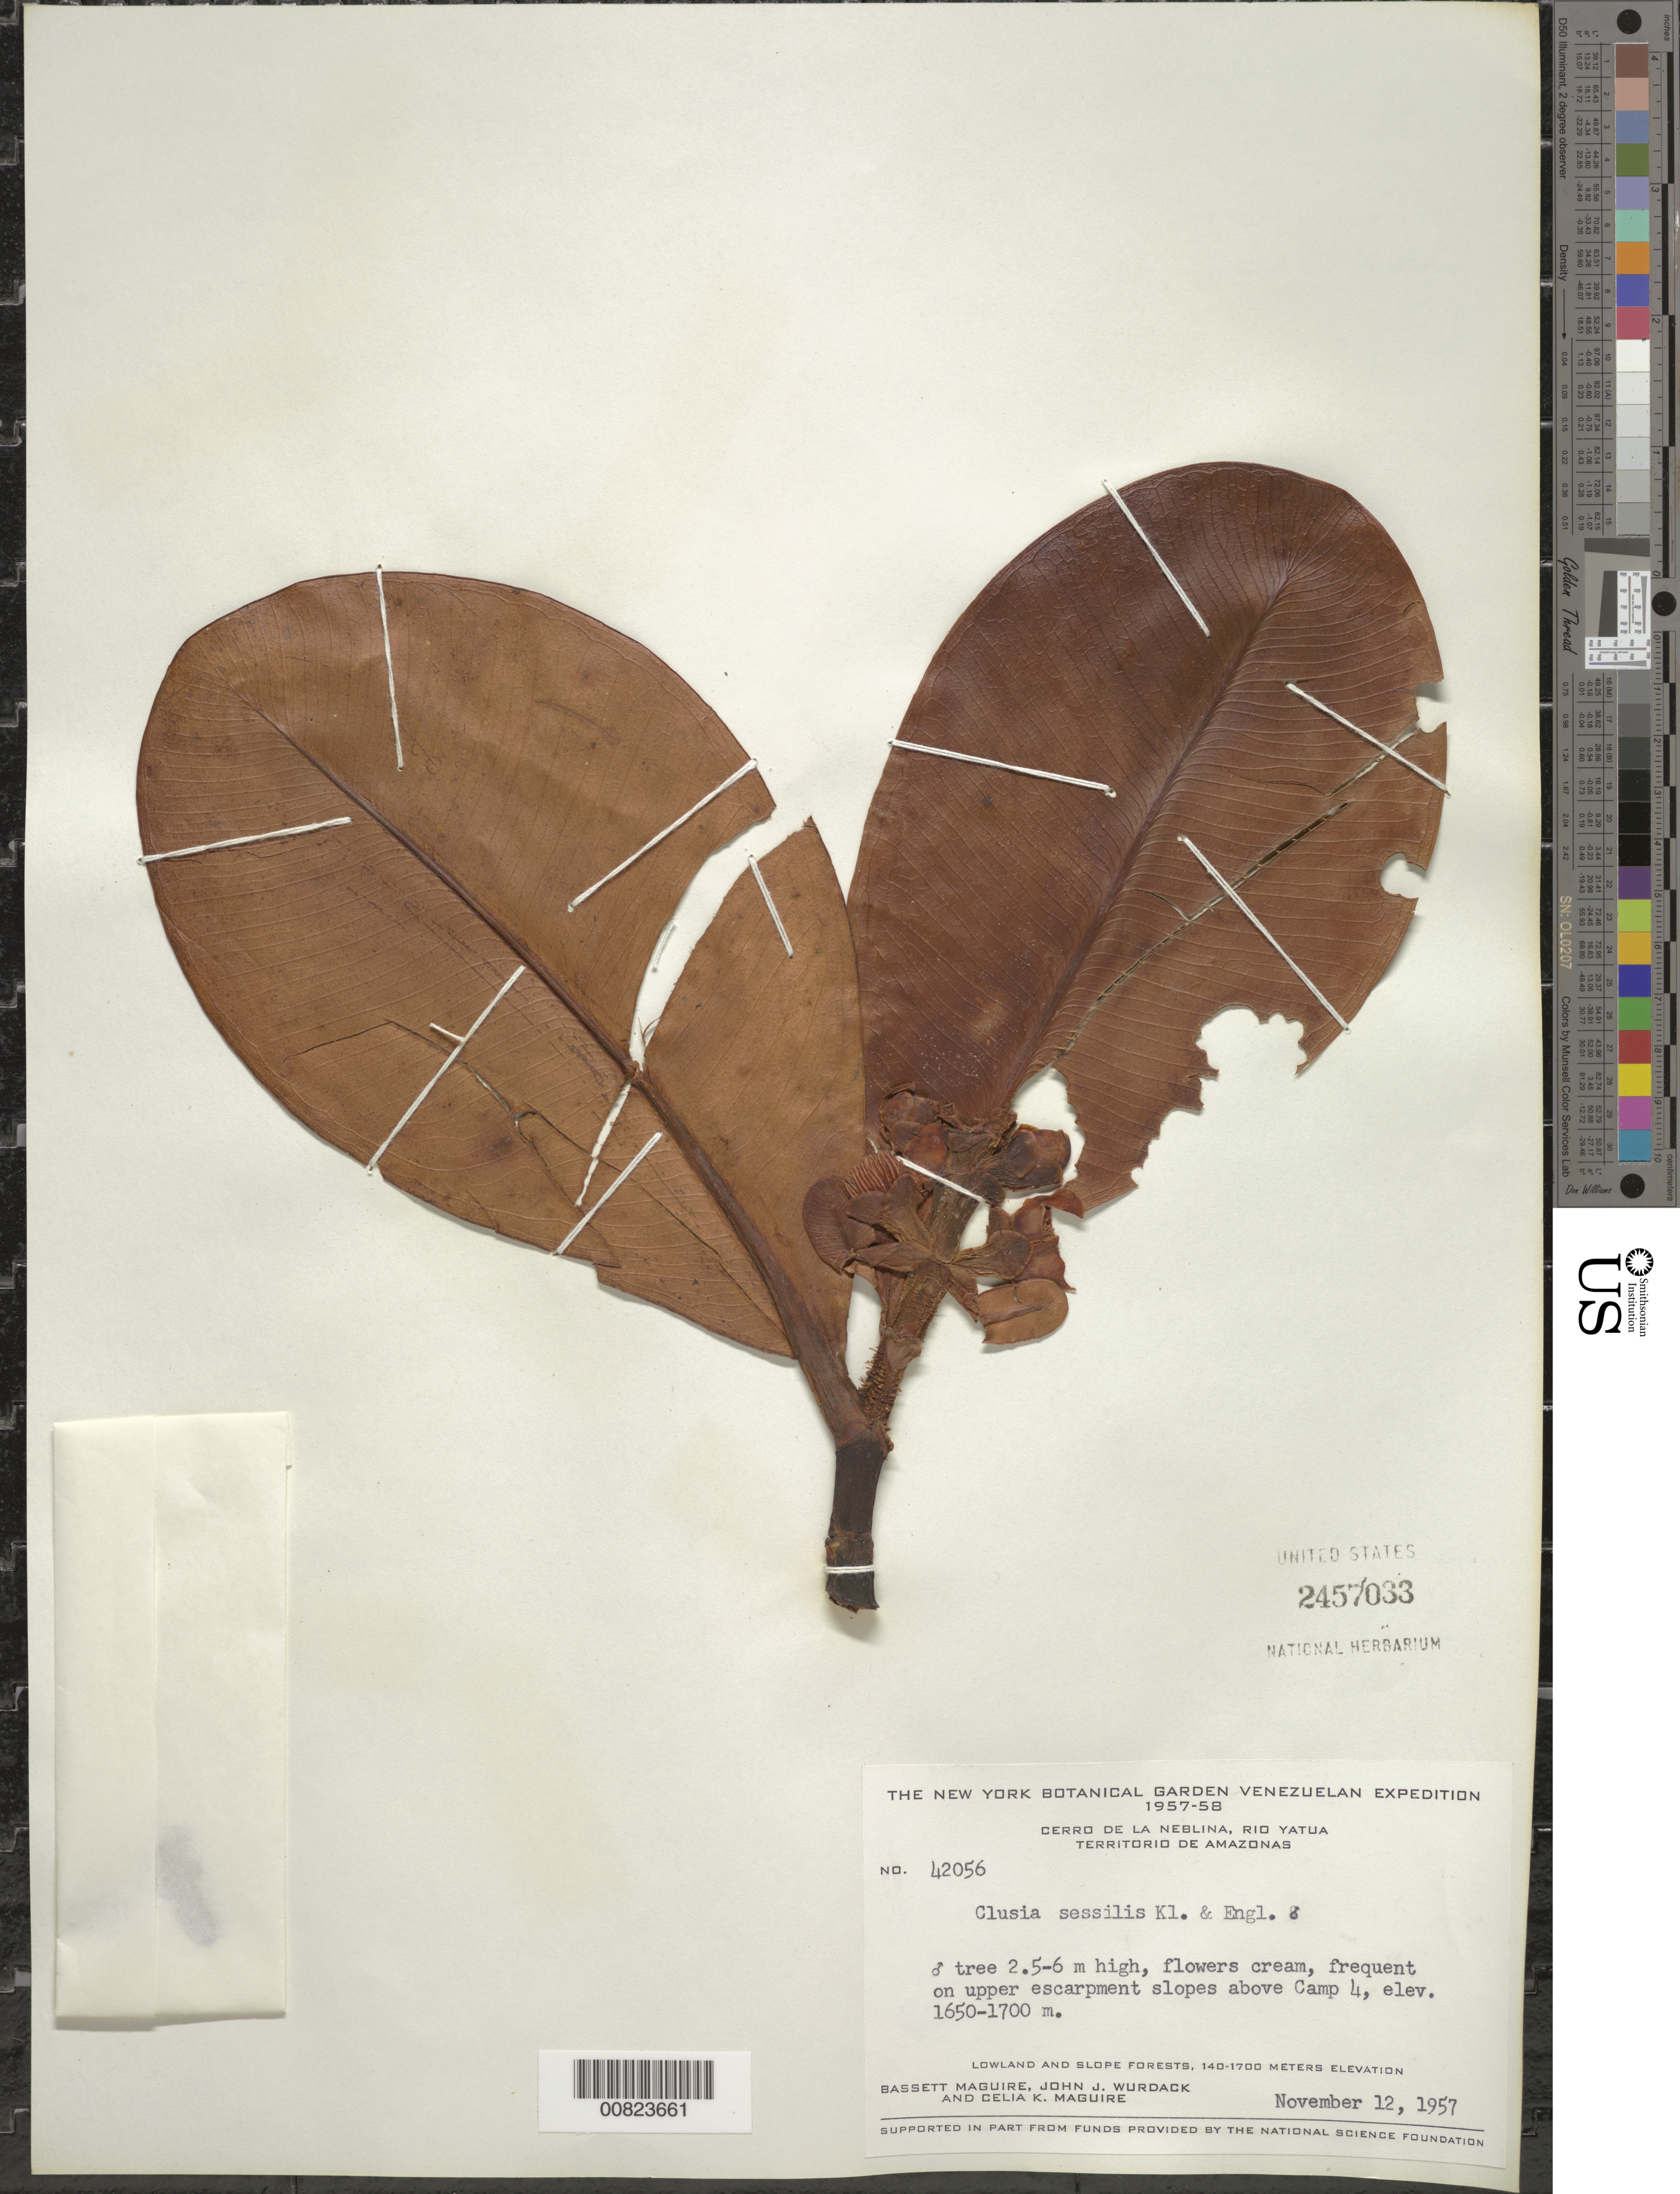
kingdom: Plantae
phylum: Tracheophyta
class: Magnoliopsida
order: Malpighiales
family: Clusiaceae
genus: Clusia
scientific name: Clusia sessilis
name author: Klotzsch ex Engl.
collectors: B. Maguire, J. J. Wurdack & C. K. Maguire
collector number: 42056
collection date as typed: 12-Nov-57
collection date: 1957-11-12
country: Venezuela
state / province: Amazonas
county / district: Río Negro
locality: Cerro de la Neblina, Río Yatua, Cumbre camp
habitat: Upper escarpment slopes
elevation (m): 1650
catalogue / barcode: US 2457033